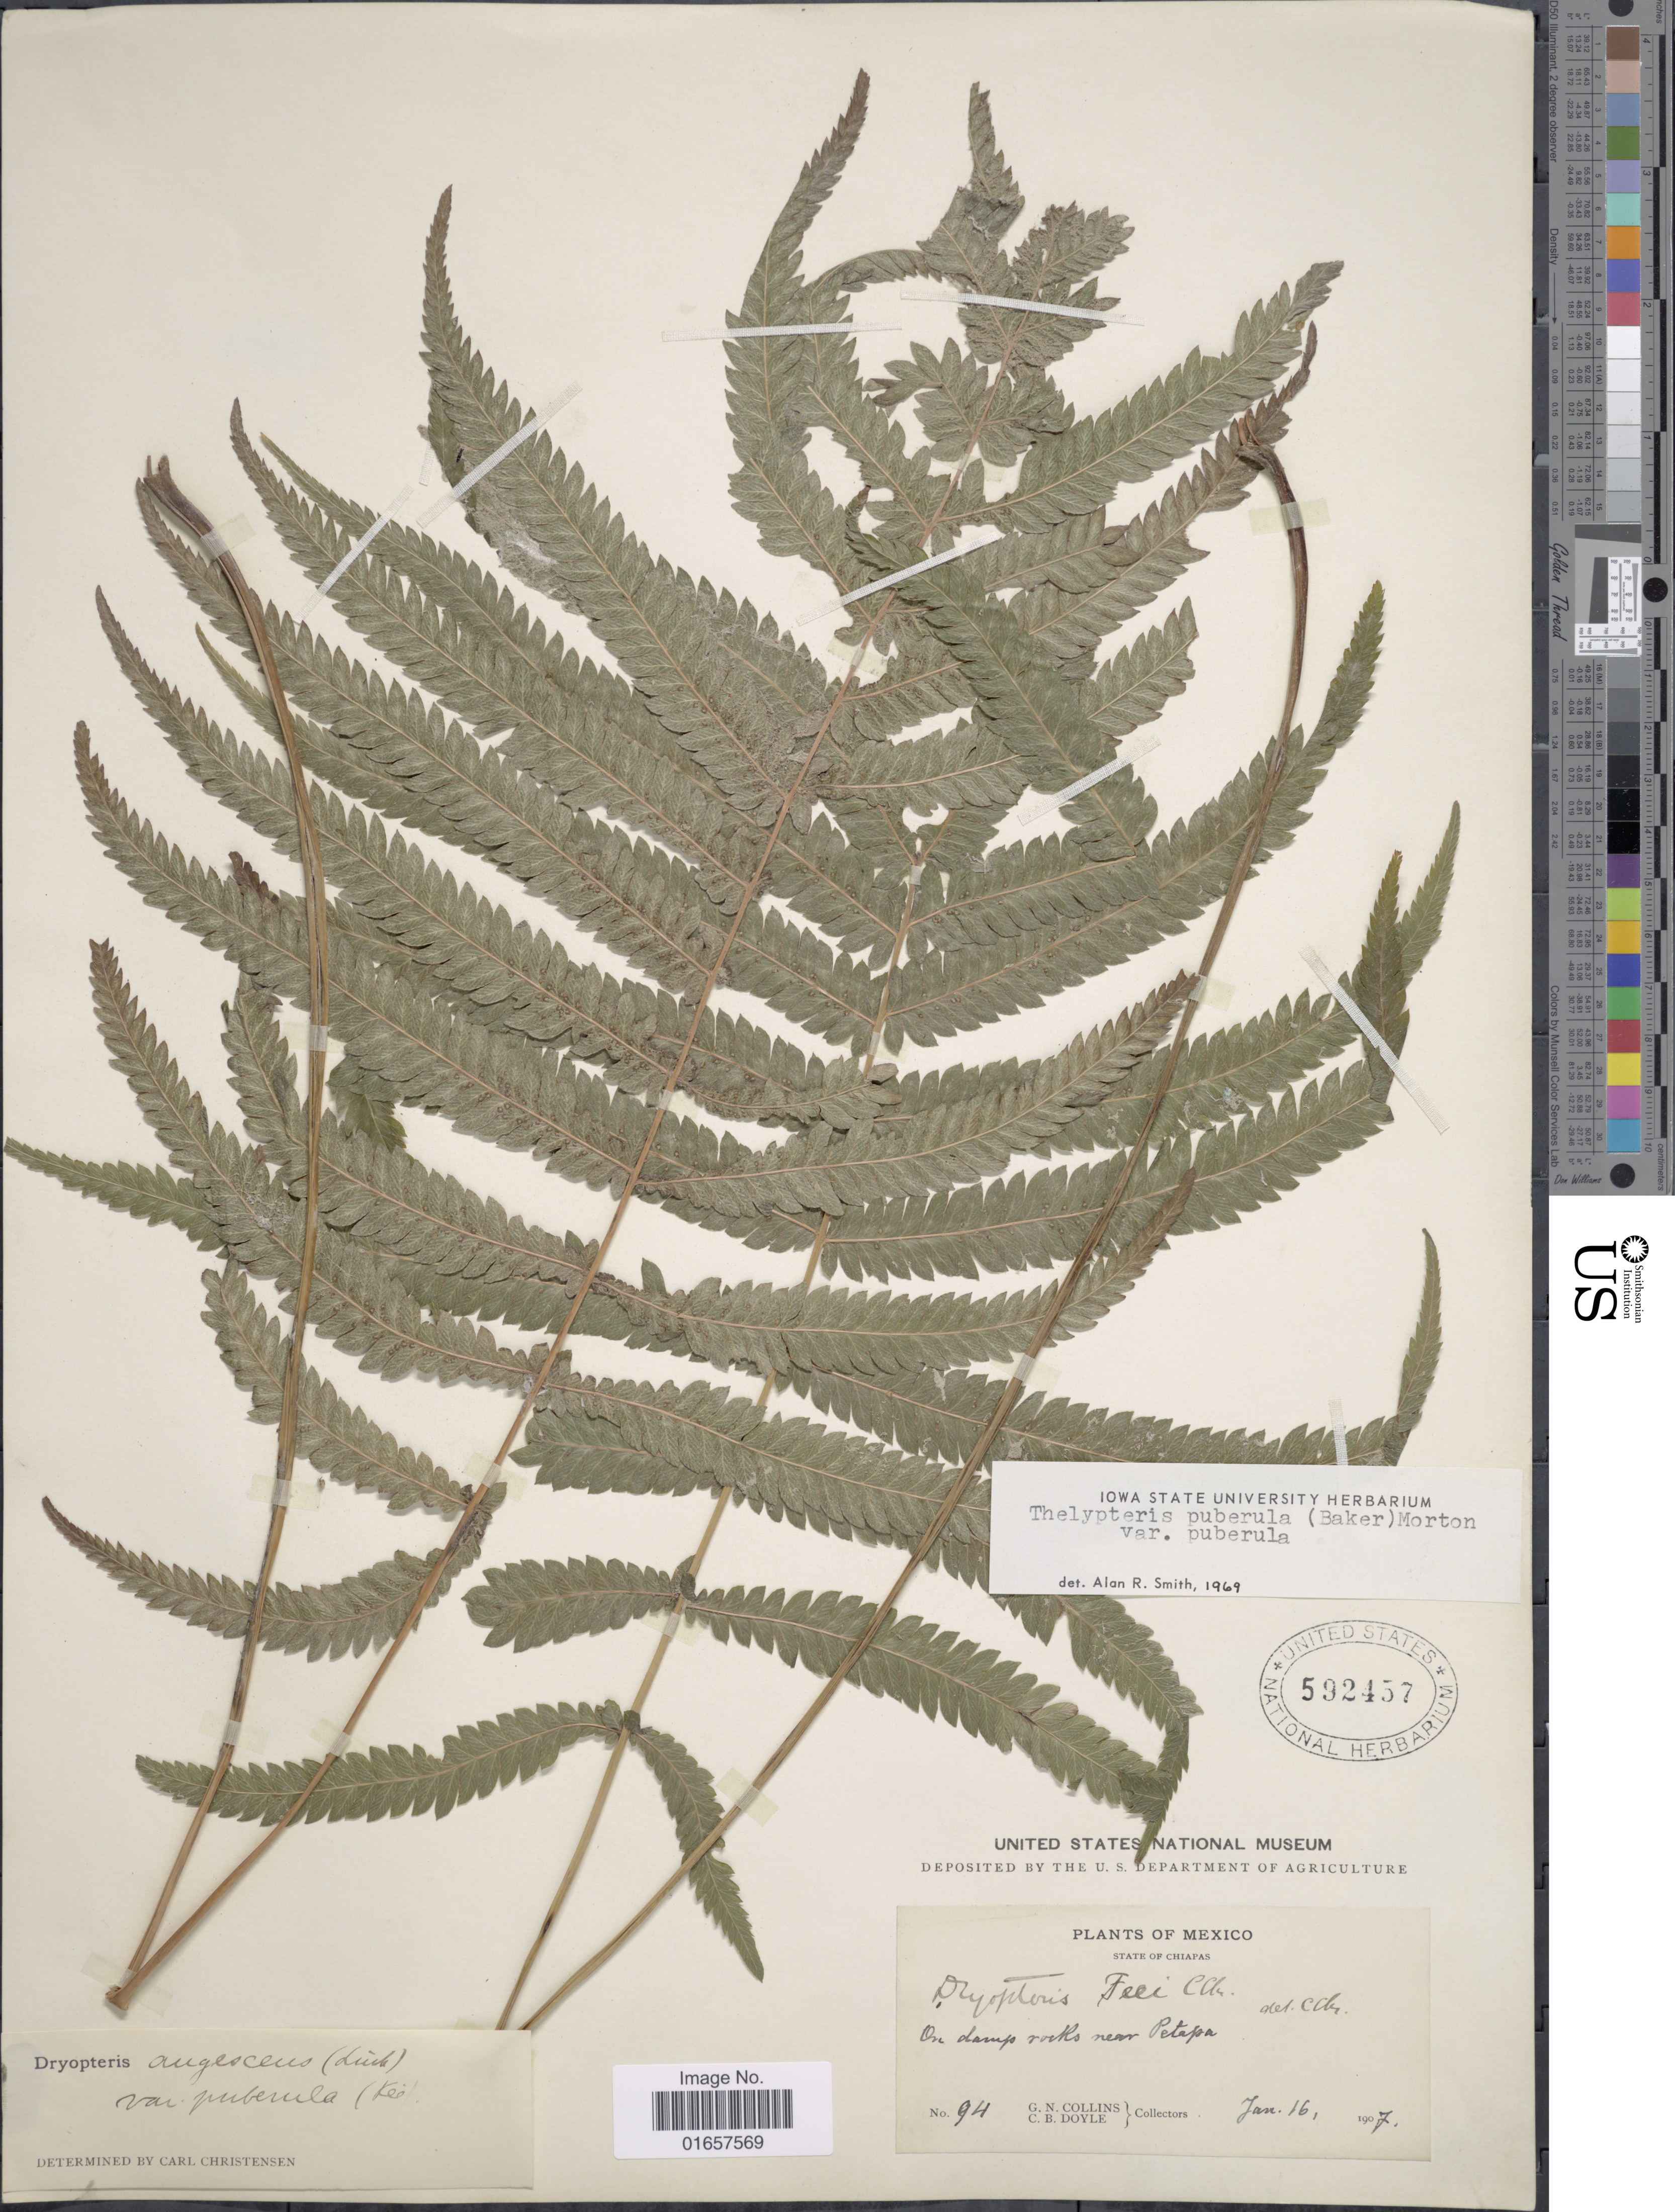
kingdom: Plantae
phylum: Tracheophyta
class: Polypodiopsida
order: Polypodiales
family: Thelypteridaceae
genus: Christella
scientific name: Christella puberula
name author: (Baker) Á. Löve & D. Löve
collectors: G. Collins & C. Doyle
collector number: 94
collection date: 1907-01-16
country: Mexico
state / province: Chiapas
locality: Mexico, near Petapa.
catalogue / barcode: US 592457